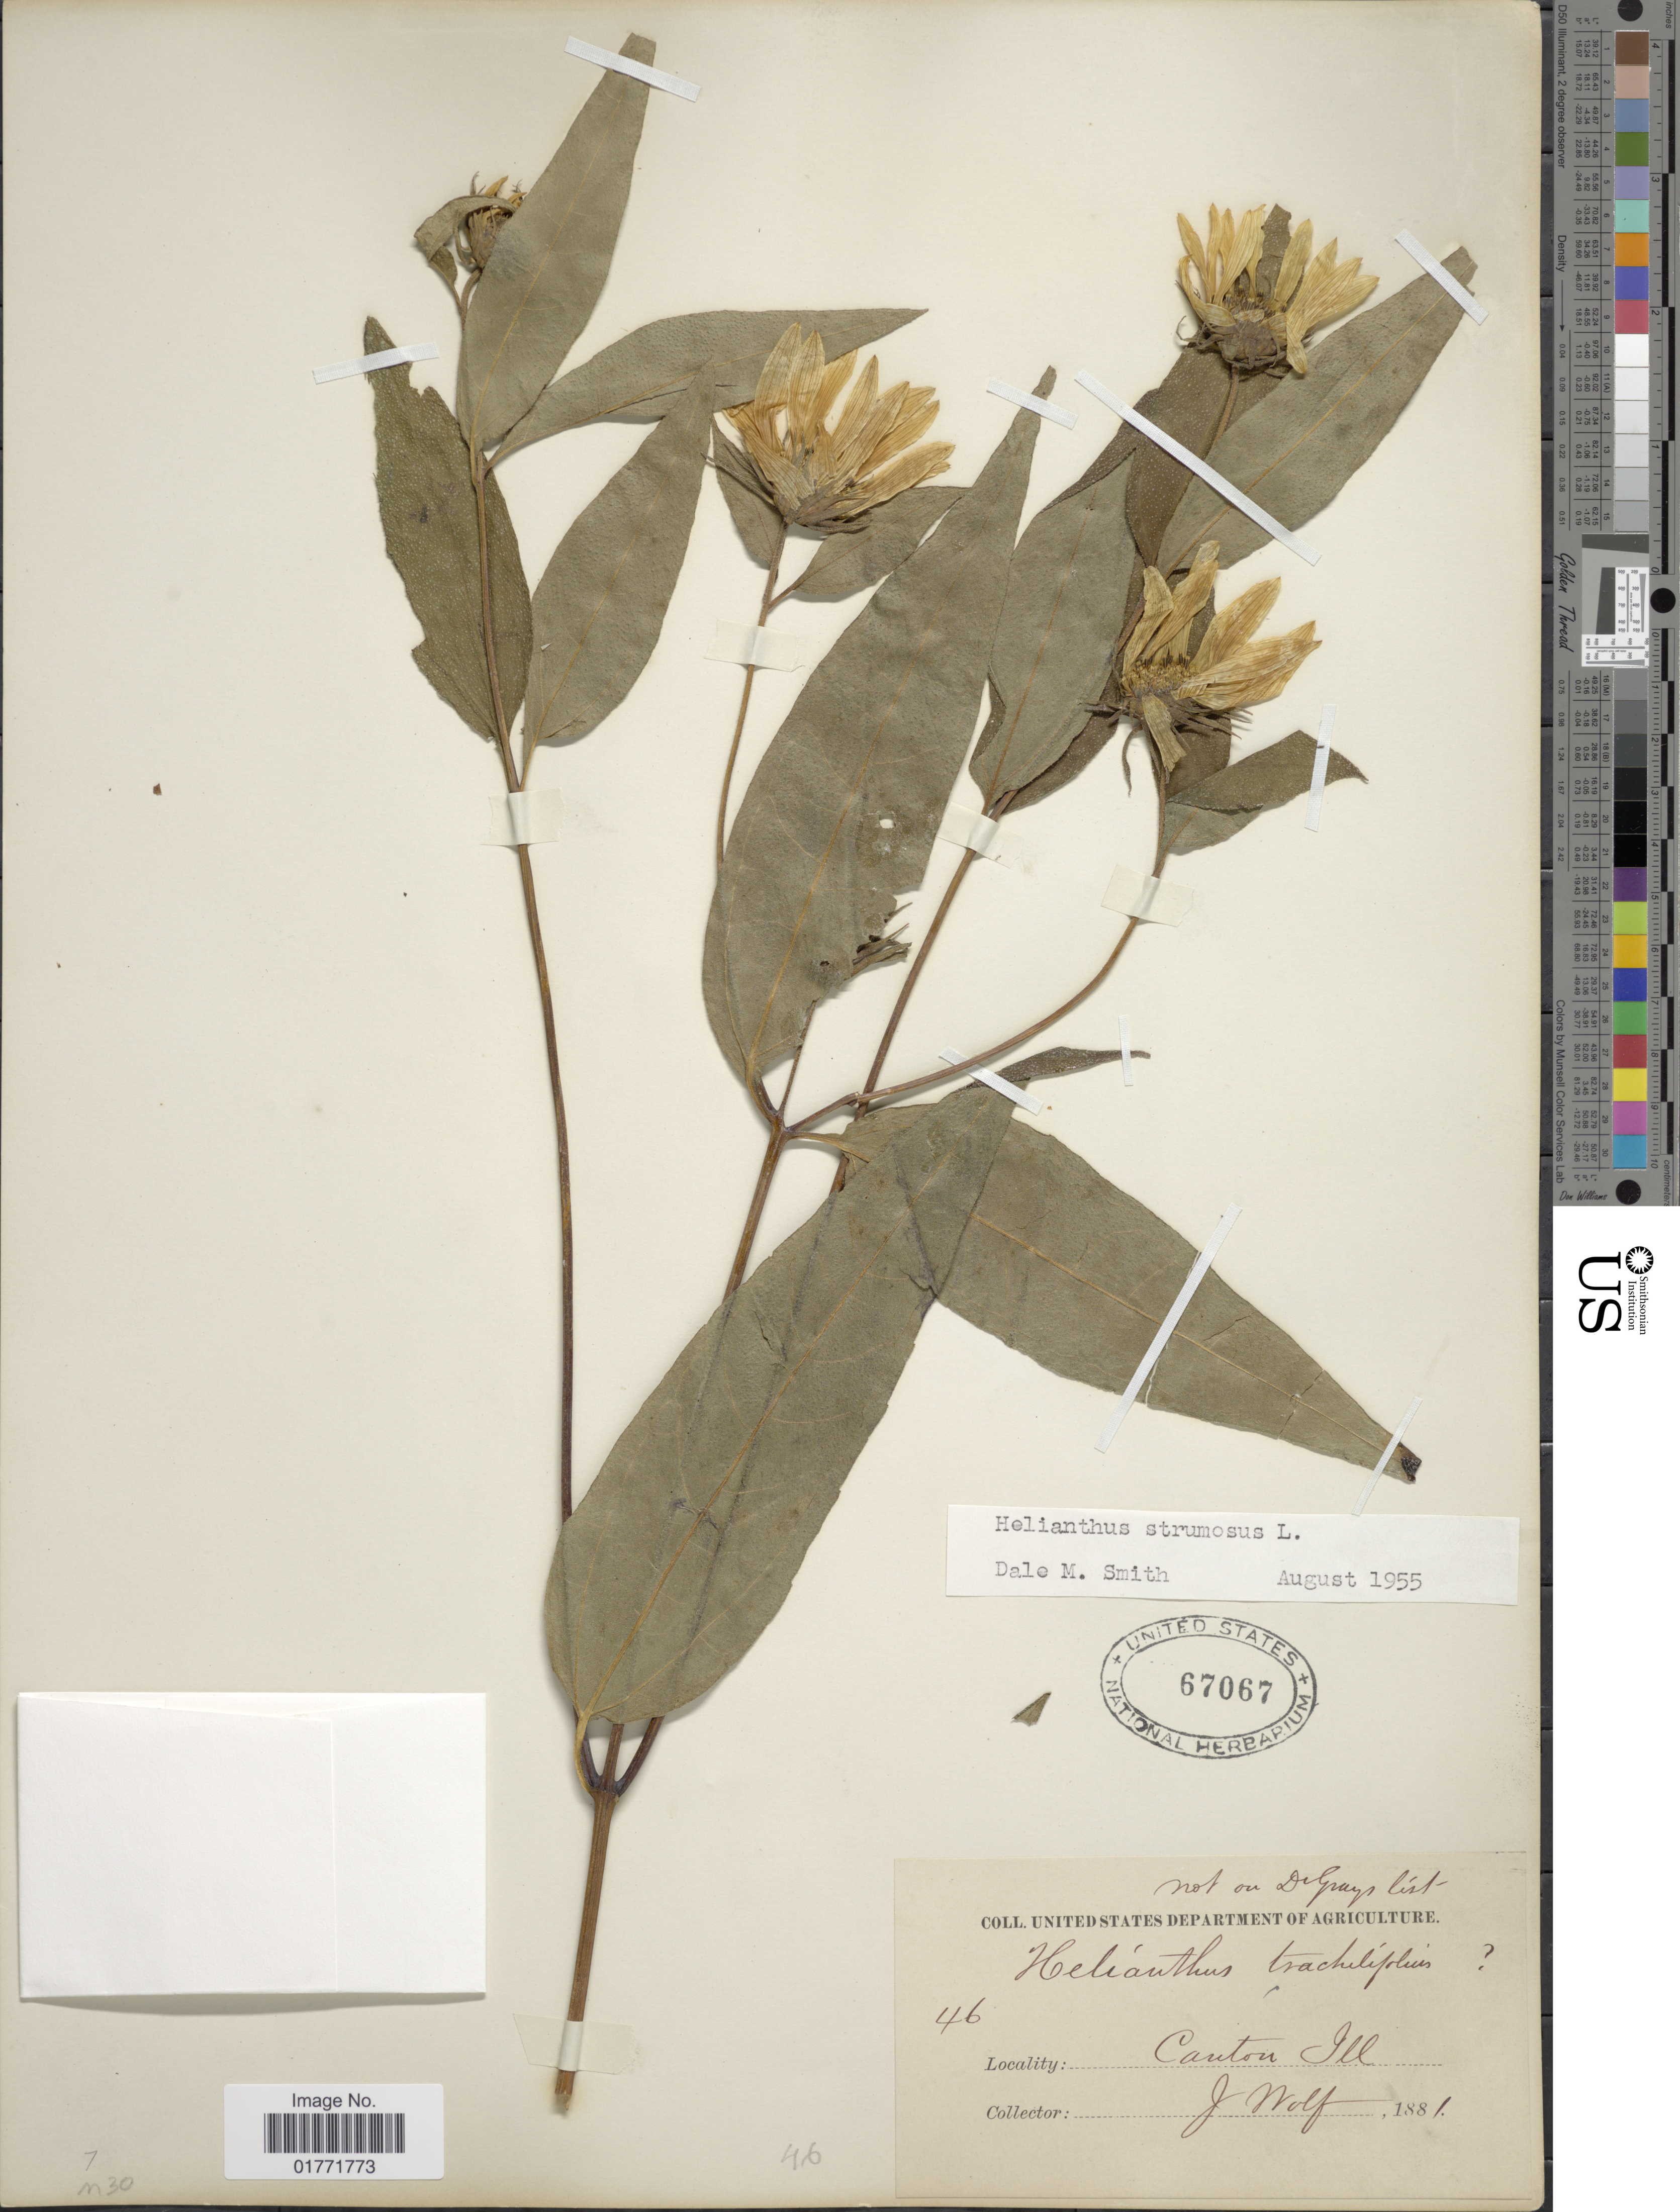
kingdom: Plantae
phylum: Tracheophyta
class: Magnoliopsida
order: Asterales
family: Asteraceae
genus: Helianthus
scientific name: Helianthus strumosus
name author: L.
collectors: J. Wolf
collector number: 46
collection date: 1881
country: United States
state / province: Illinois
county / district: Fulton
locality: Canton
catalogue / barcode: US 67067